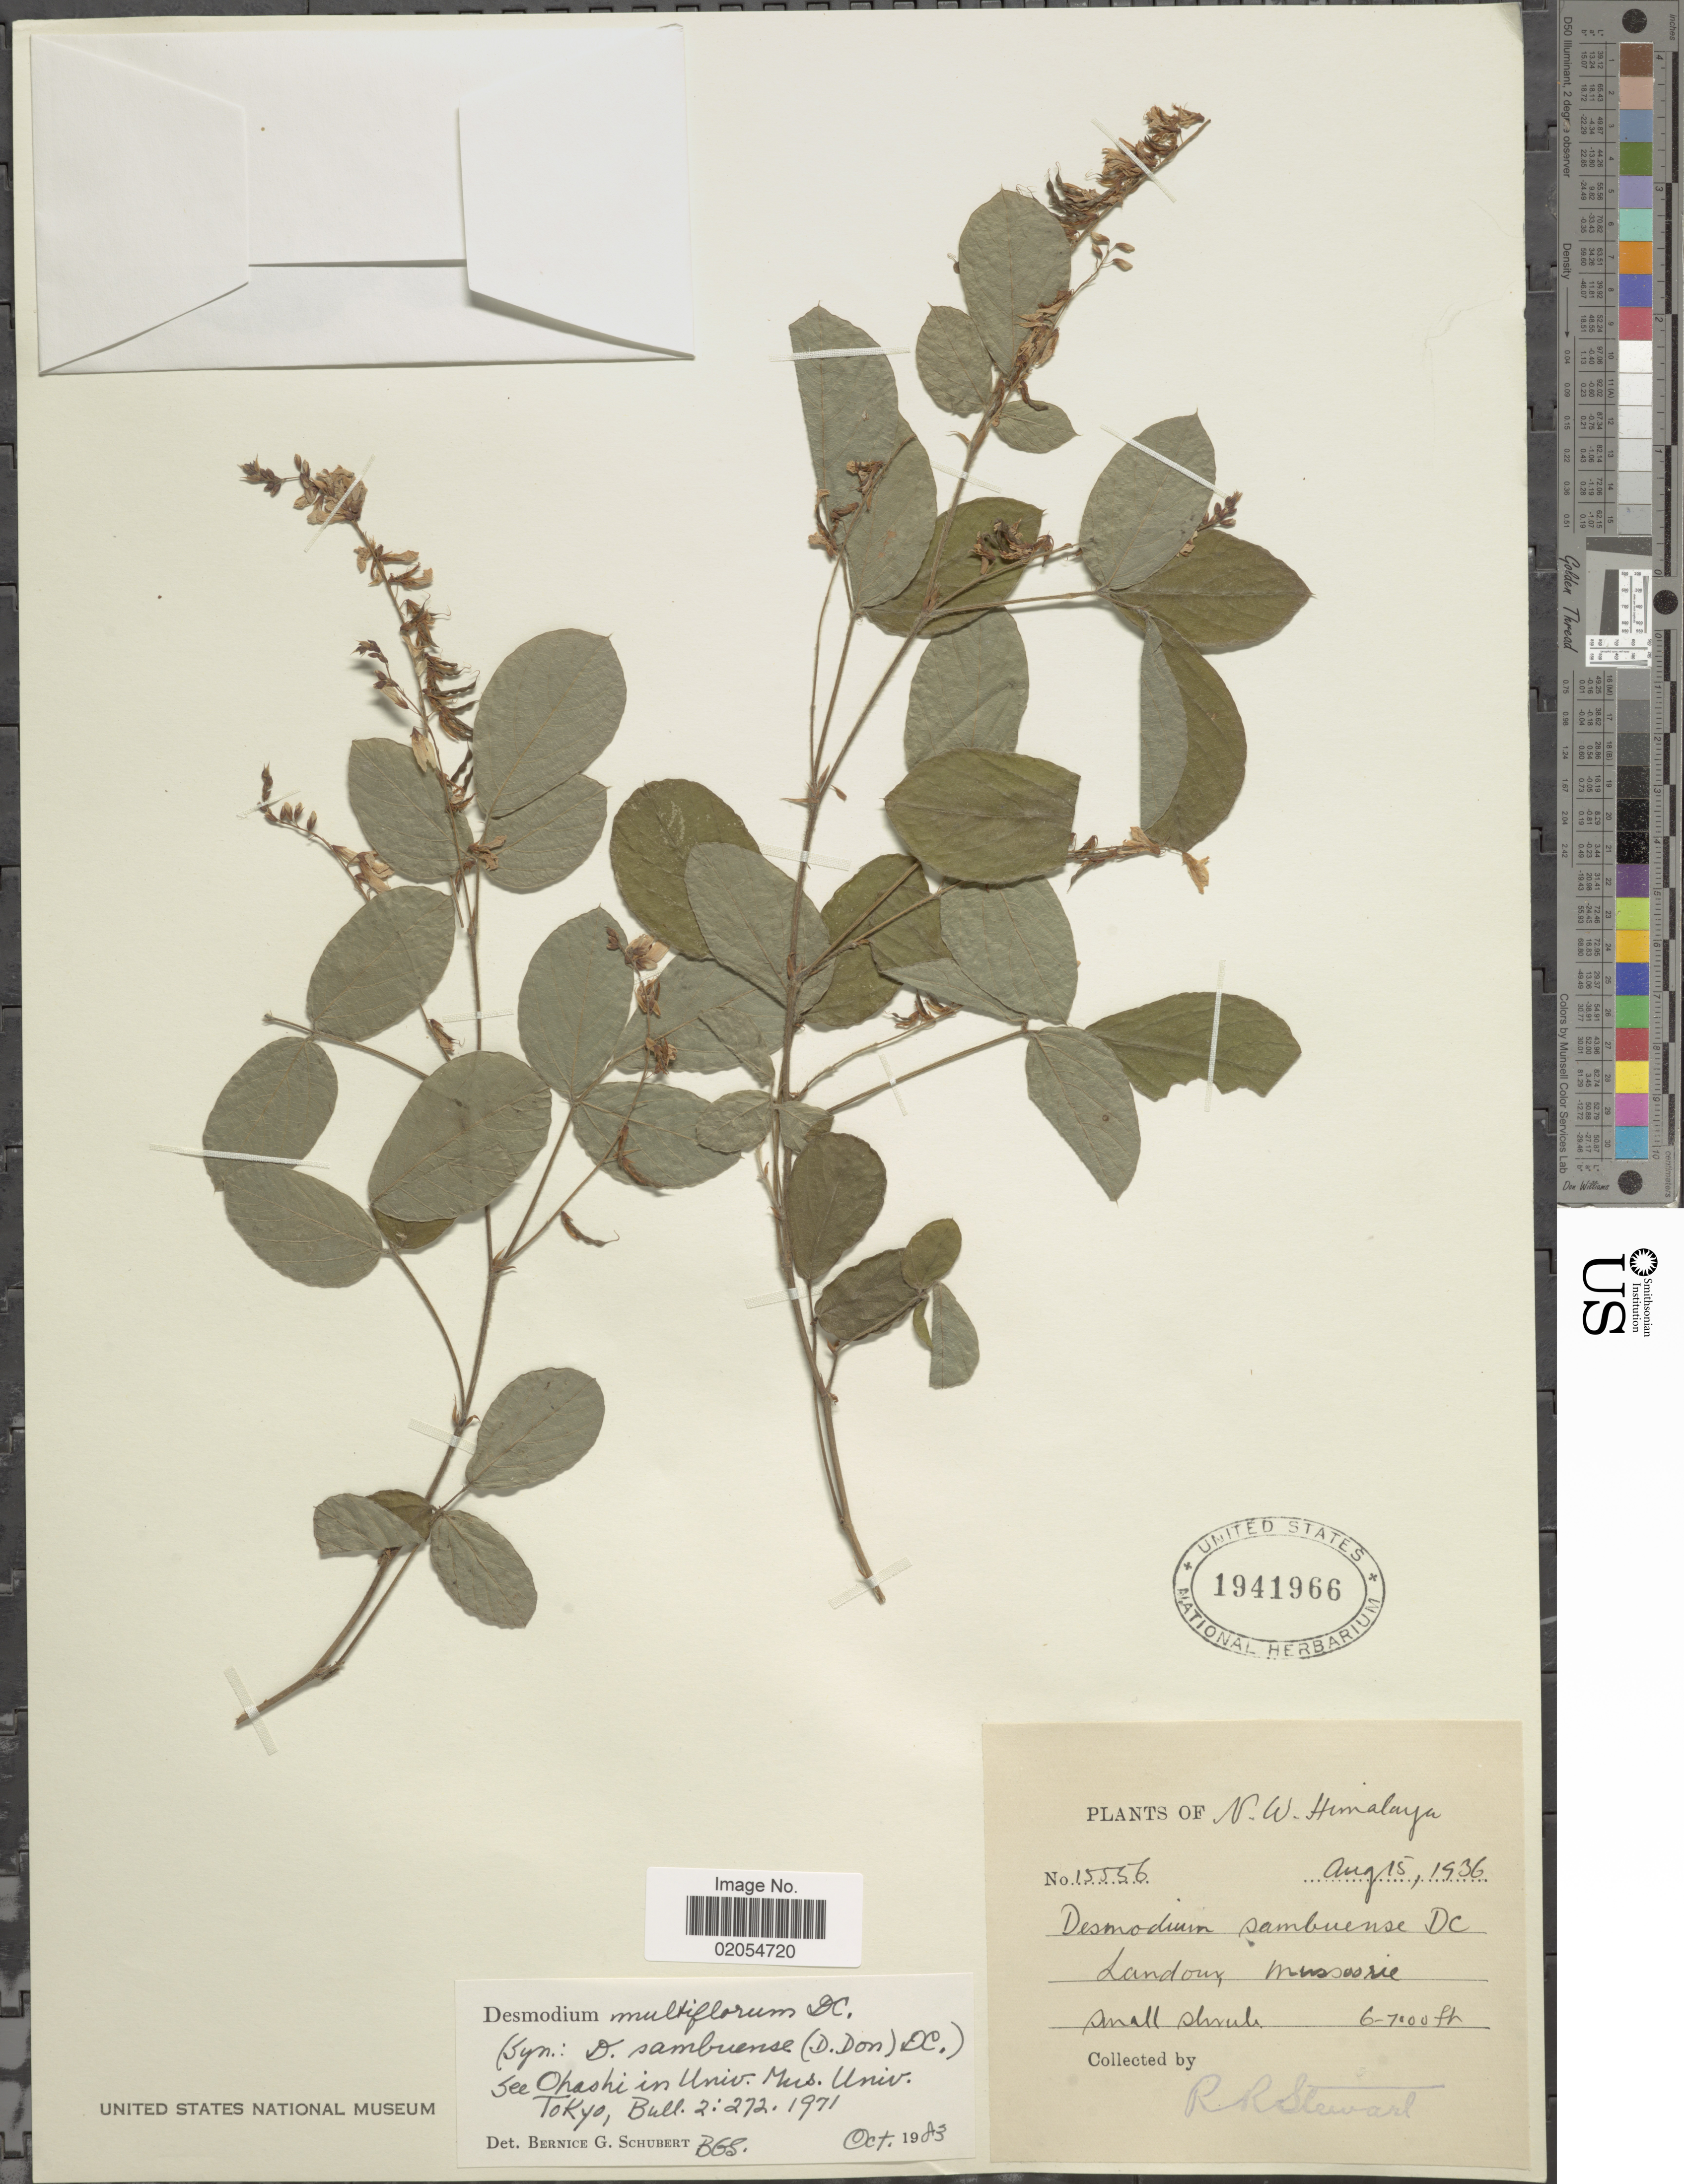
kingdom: Plantae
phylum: Tracheophyta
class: Magnoliopsida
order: Fabales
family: Fabaceae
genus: Ototropis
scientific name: Ototropis multiflora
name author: (DC.) H. Ohashi & K. Ohashi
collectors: R. R. Stewart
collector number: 15556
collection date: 1936-08-15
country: India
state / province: Uttarakhand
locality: N. W. Himalaya. Landour, Mussourie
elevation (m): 1829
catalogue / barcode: US 1941966